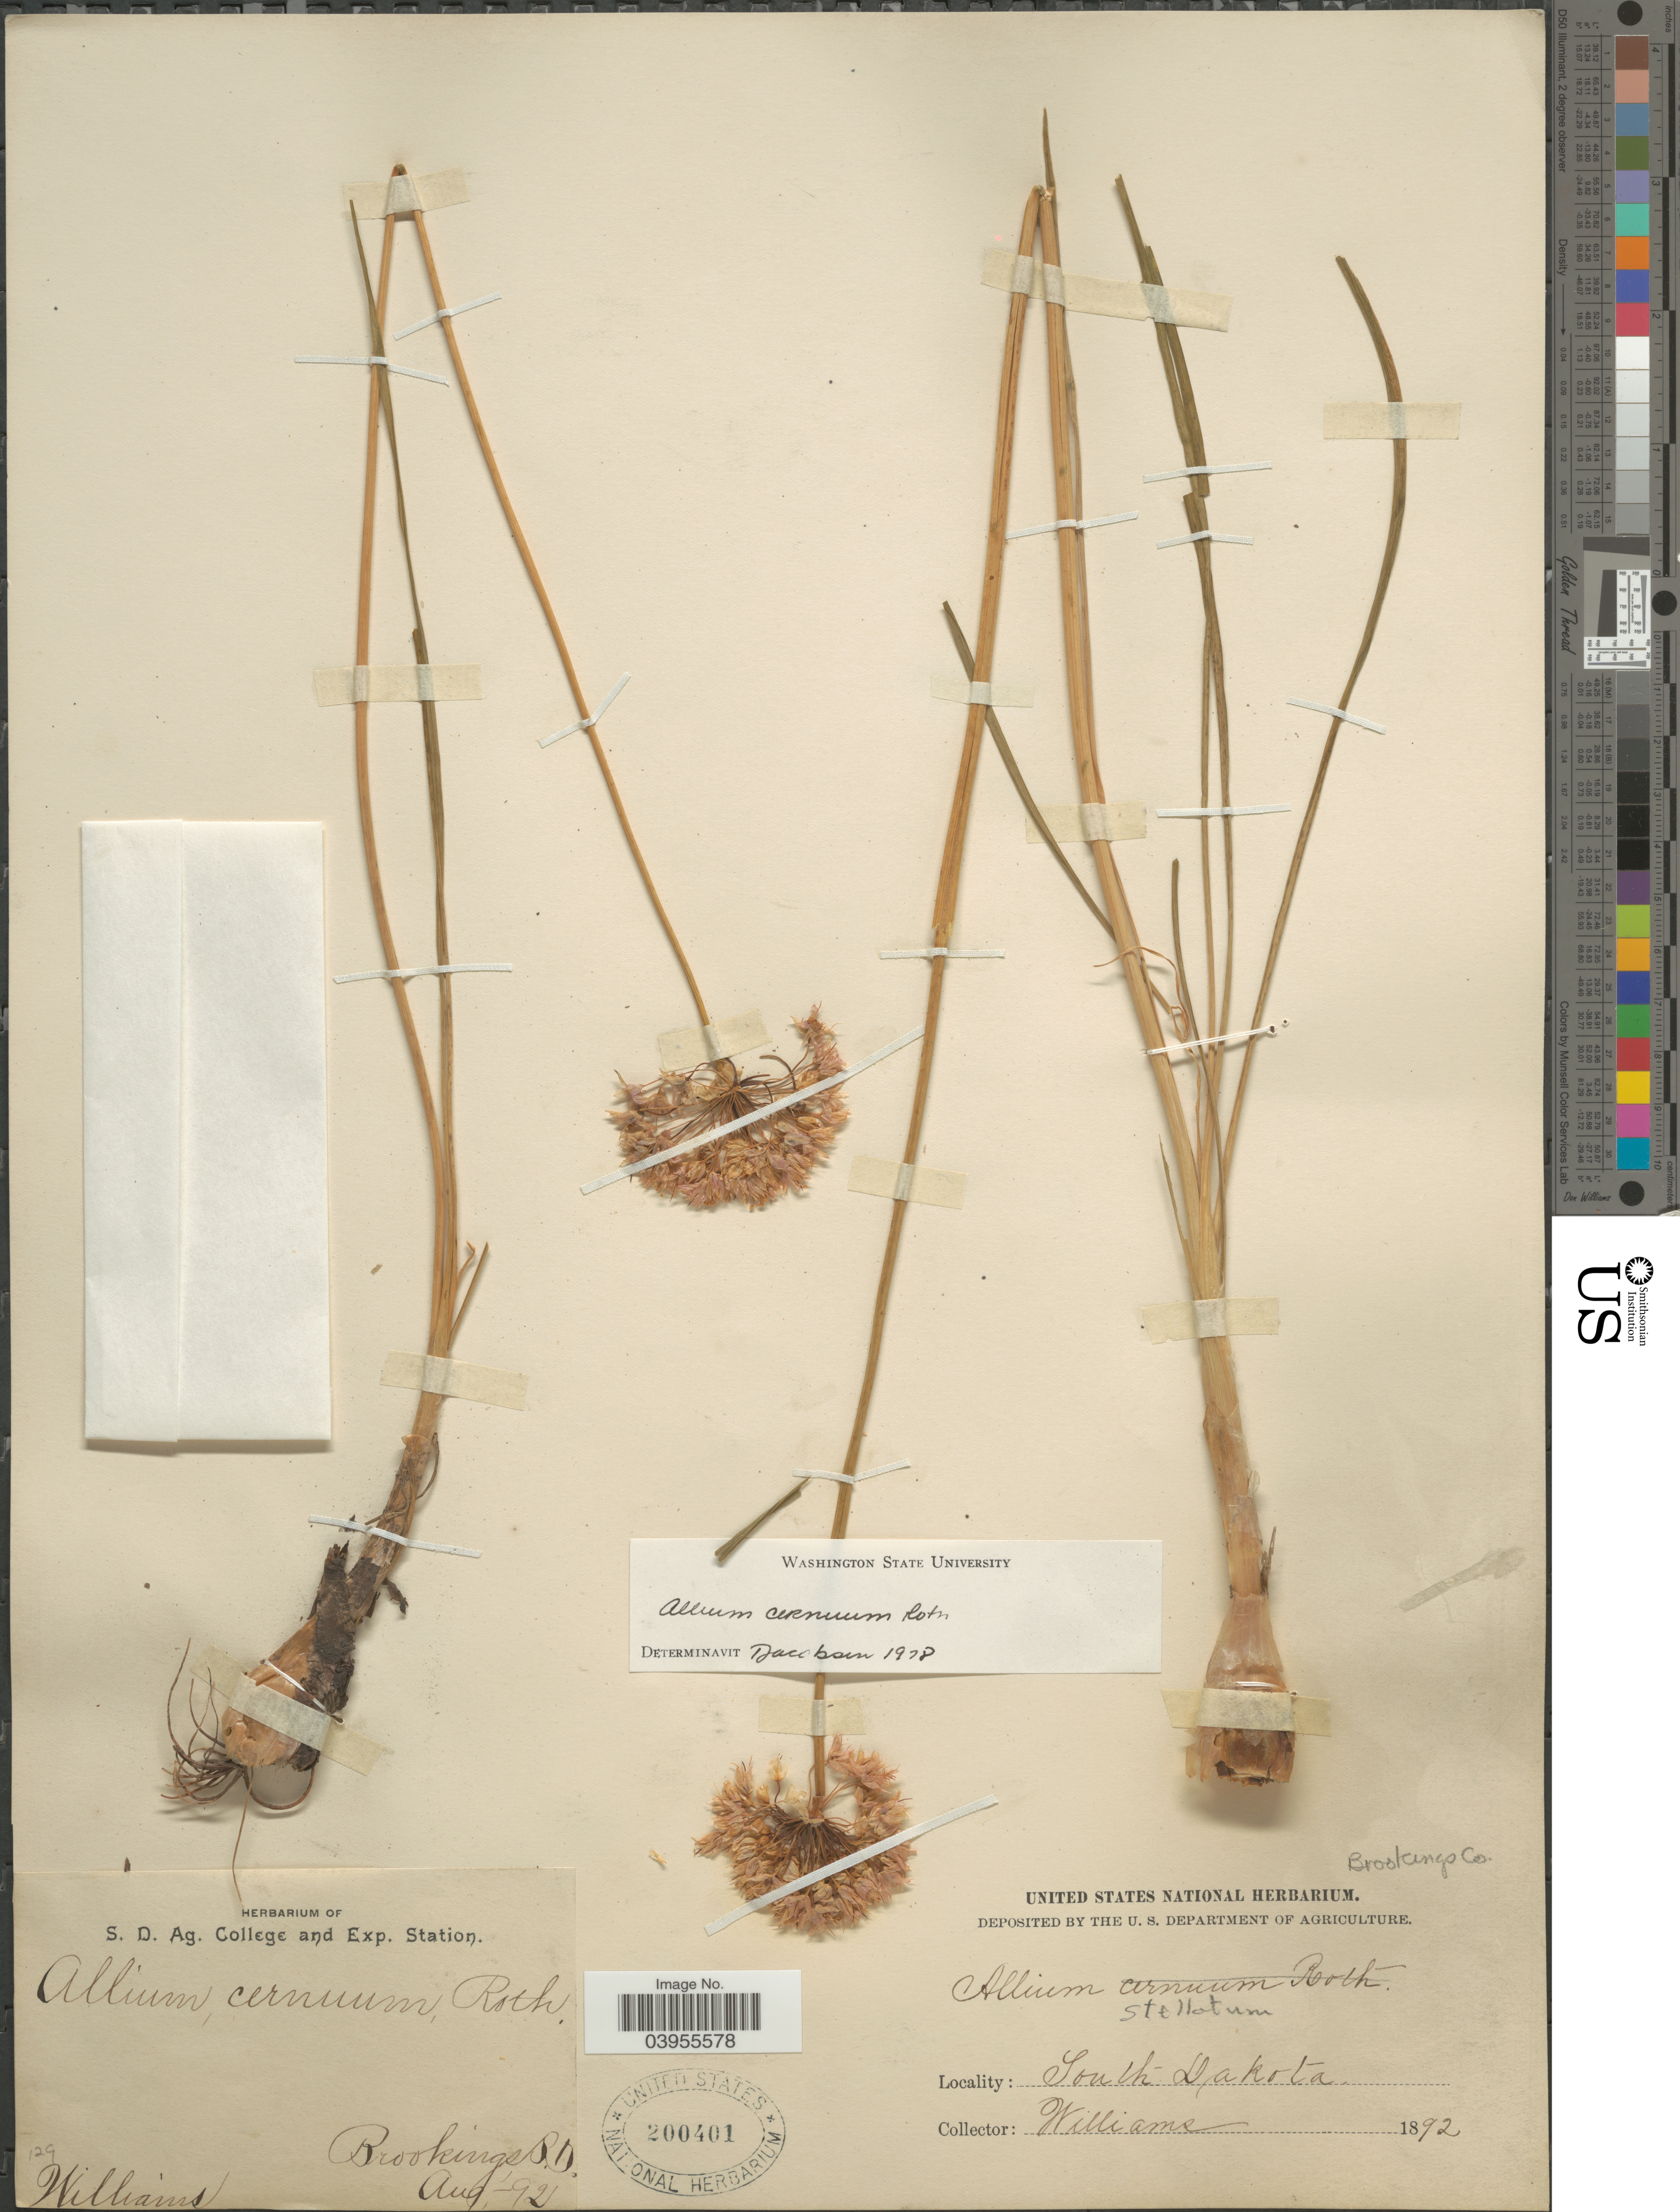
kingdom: Plantae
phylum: Tracheophyta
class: Liliopsida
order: Asparagales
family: Amaryllidaceae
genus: Allium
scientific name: Allium cernuum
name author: Roth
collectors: -- Williams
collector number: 129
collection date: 1892-08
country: United States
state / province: South Dakota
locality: Brookings Co.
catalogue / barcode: US 200401